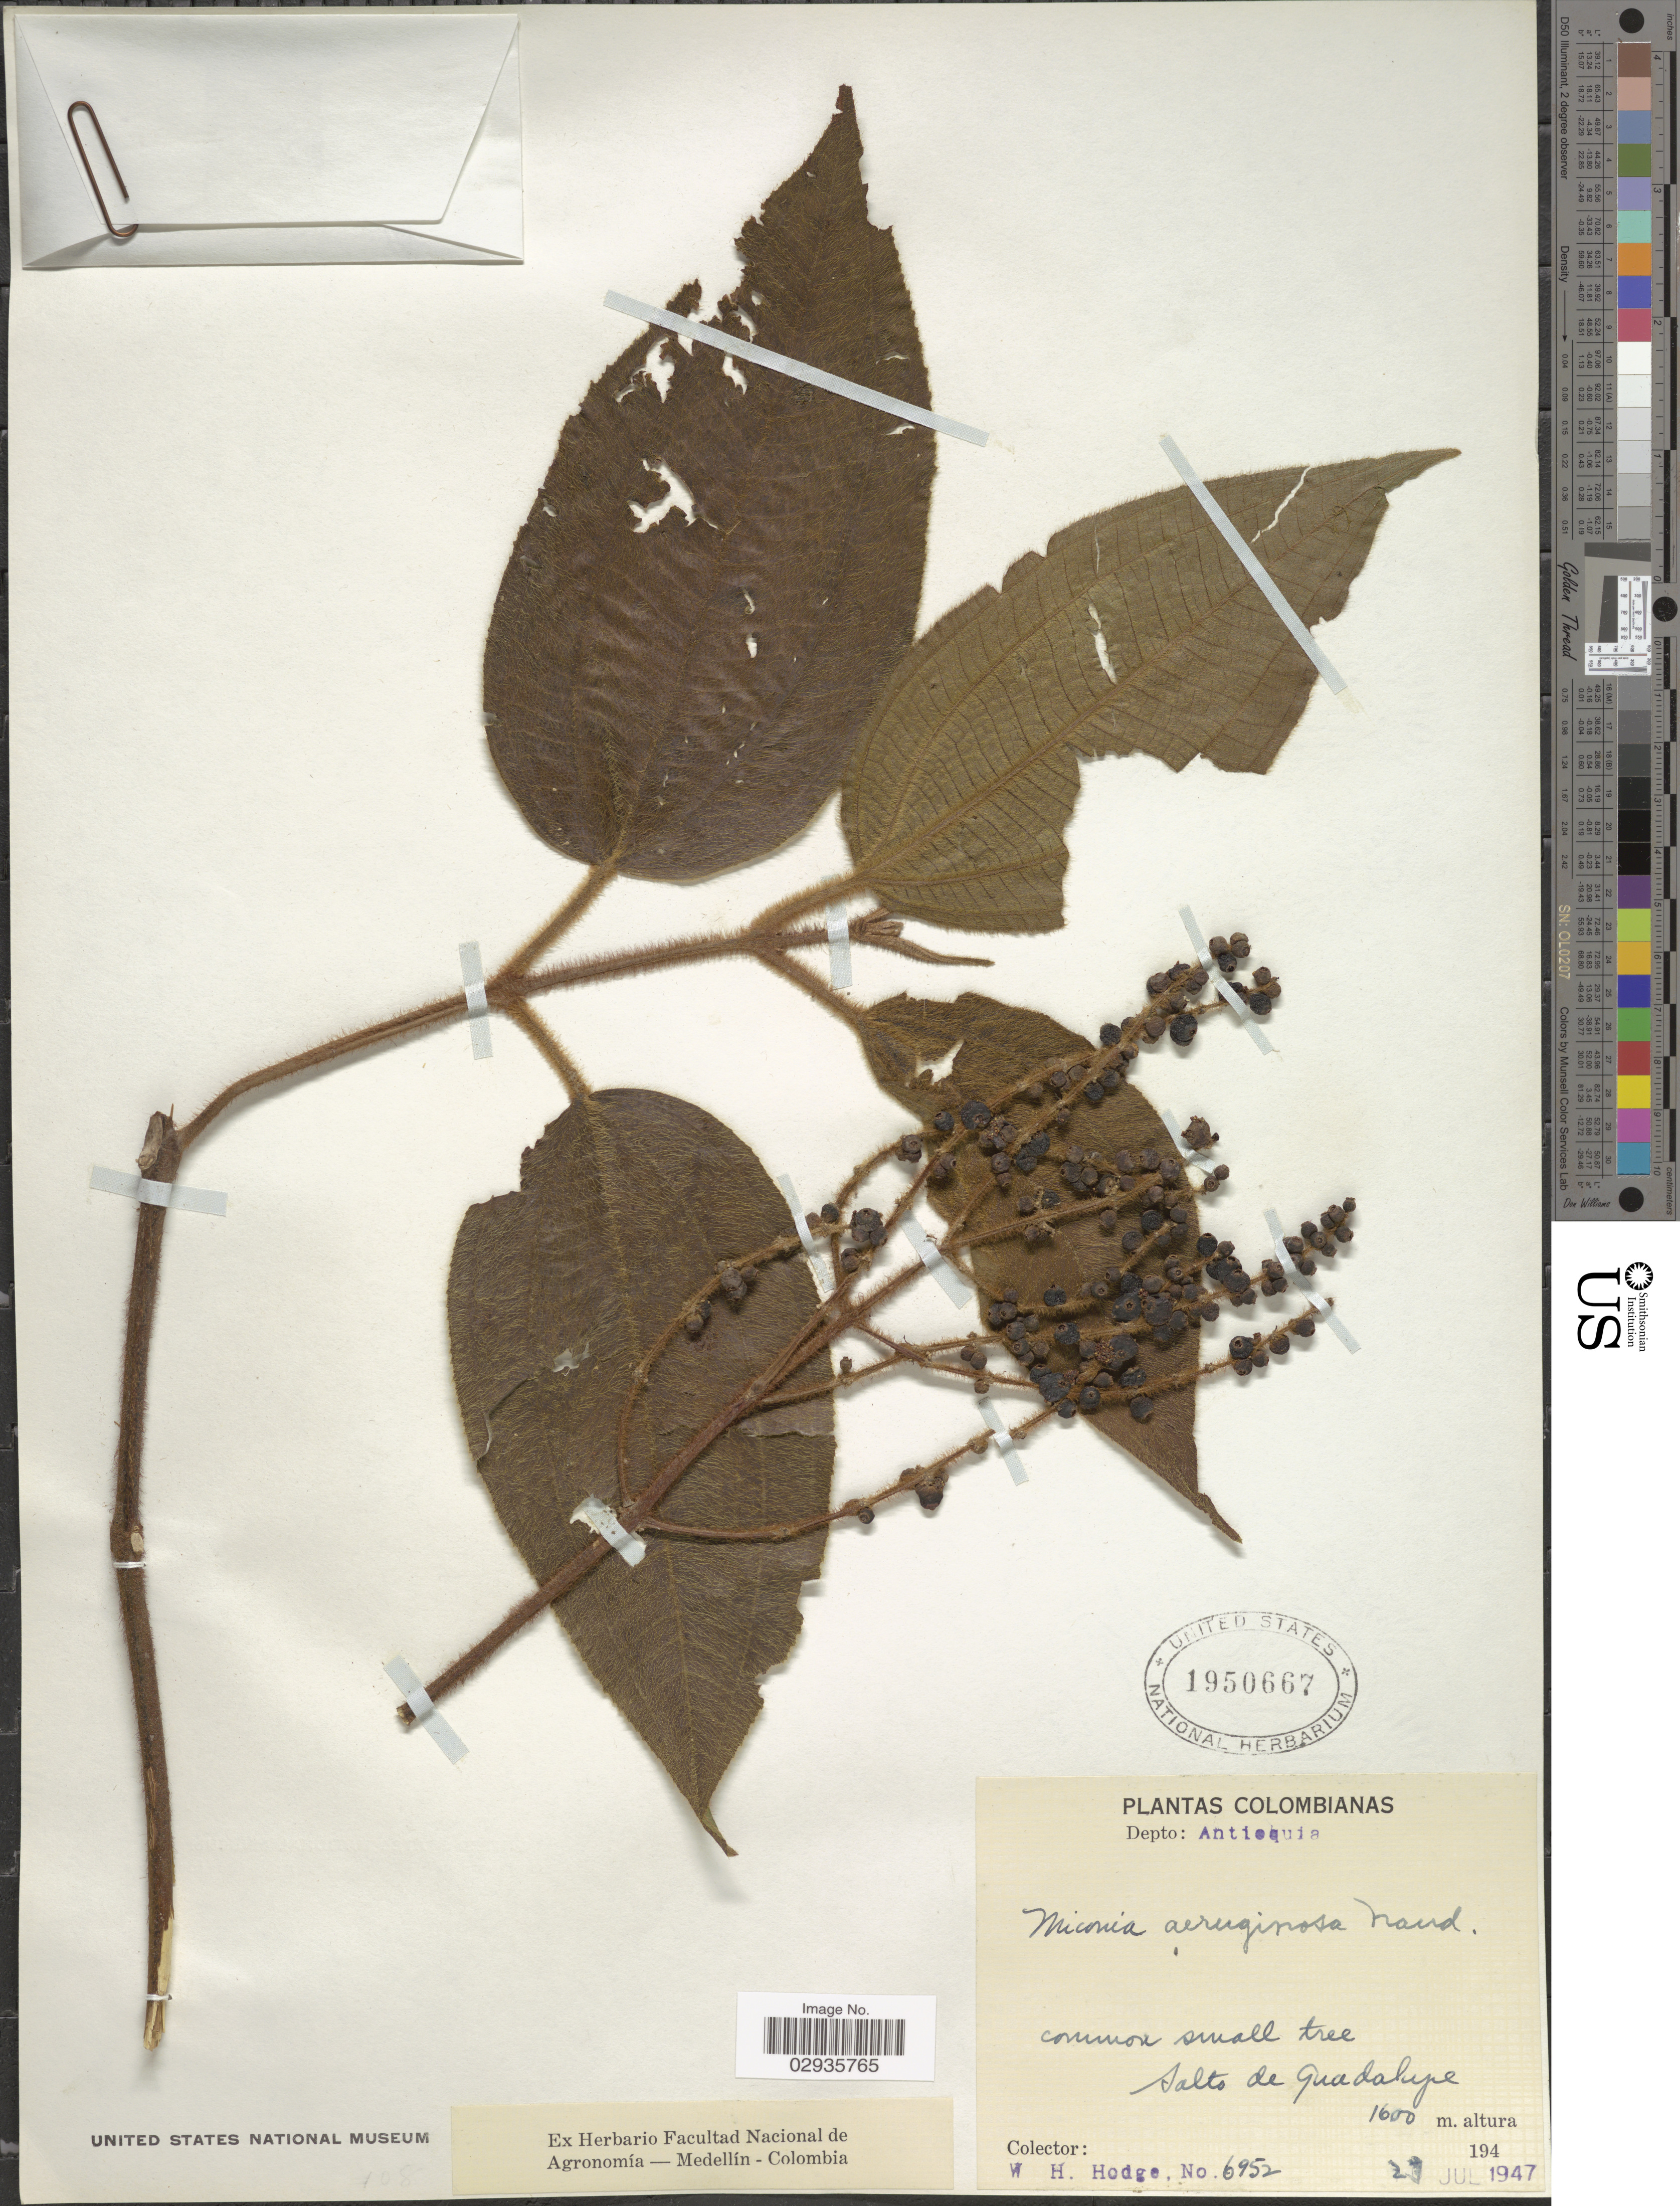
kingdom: Plantae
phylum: Tracheophyta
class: Magnoliopsida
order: Myrtales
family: Melastomataceae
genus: Miconia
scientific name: Miconia aeruginosa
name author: Naudin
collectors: W. Hodge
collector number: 6952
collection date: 1947-07-29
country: Colombia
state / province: Antioquia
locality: Depto: Antioquia. Salto de Guadalupe.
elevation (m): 1600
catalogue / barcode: US 1950667